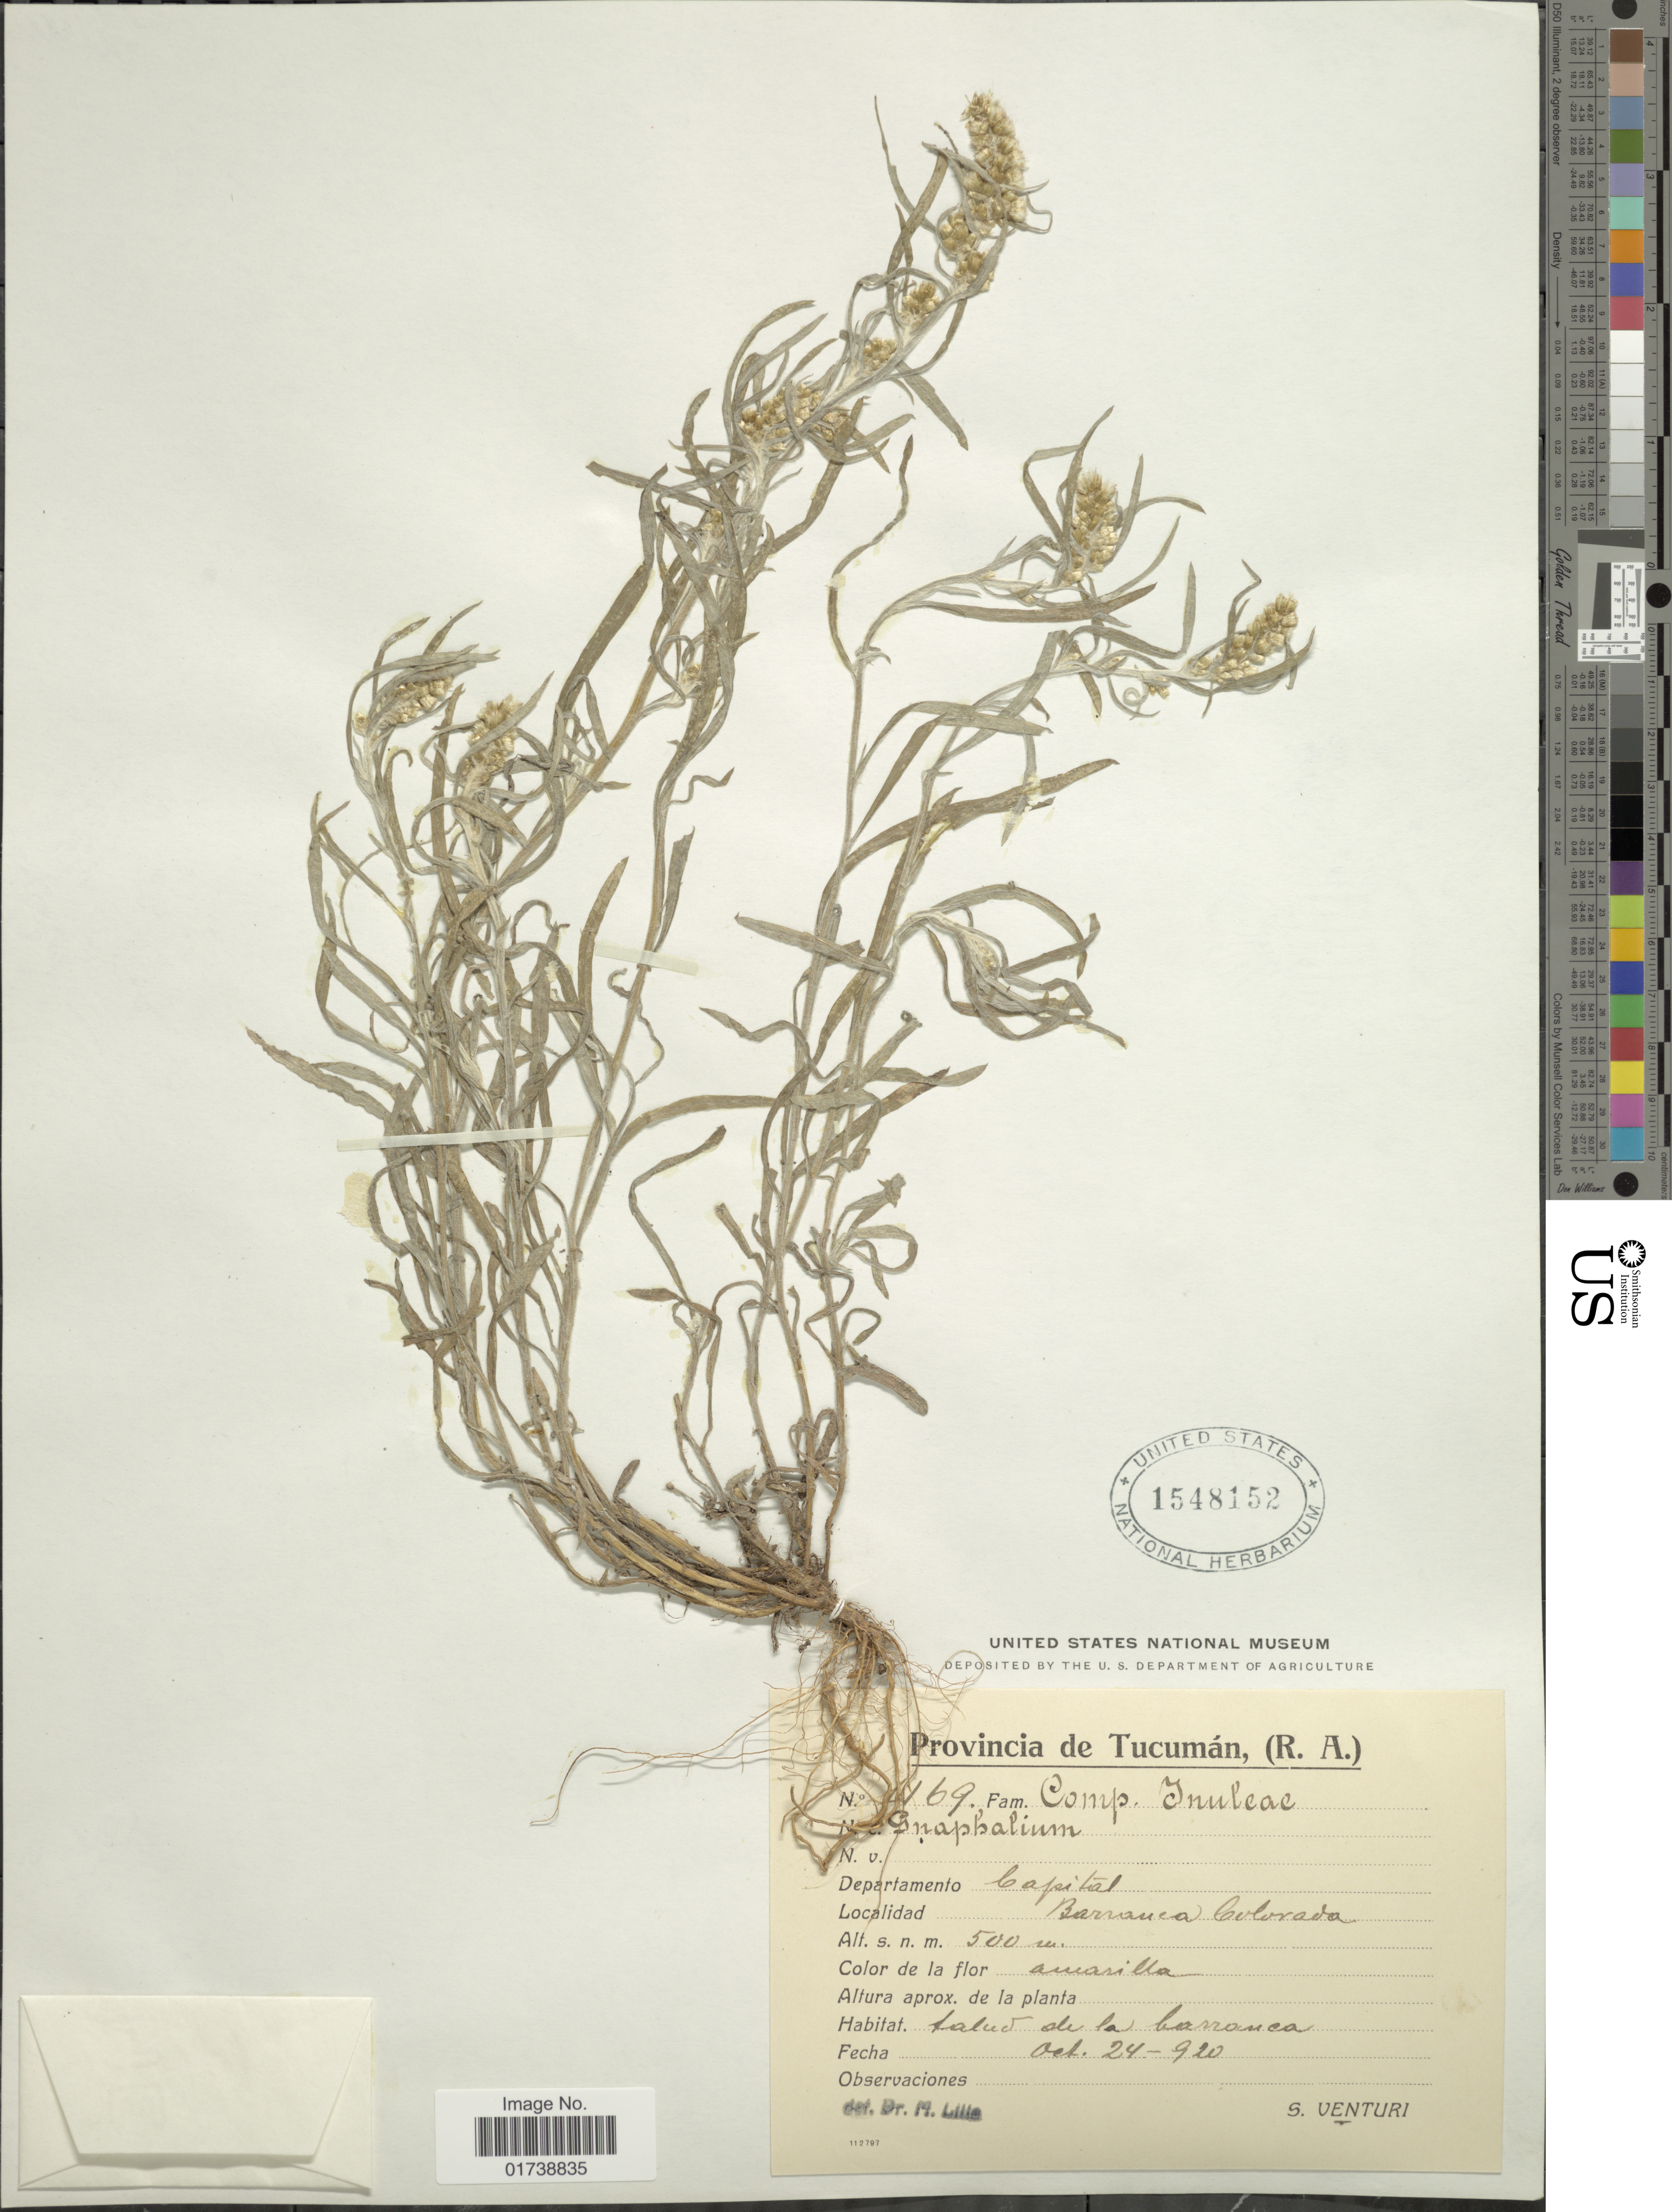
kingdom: Plantae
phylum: Tracheophyta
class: Magnoliopsida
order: Asterales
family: Asteraceae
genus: Gamochaeta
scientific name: Gamochaeta sp.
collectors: S. Venturi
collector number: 469*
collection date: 1920-10-24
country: Argentina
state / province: Tucuman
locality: Departamento Capital, Barranca Colorada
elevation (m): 500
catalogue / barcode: US 1548152